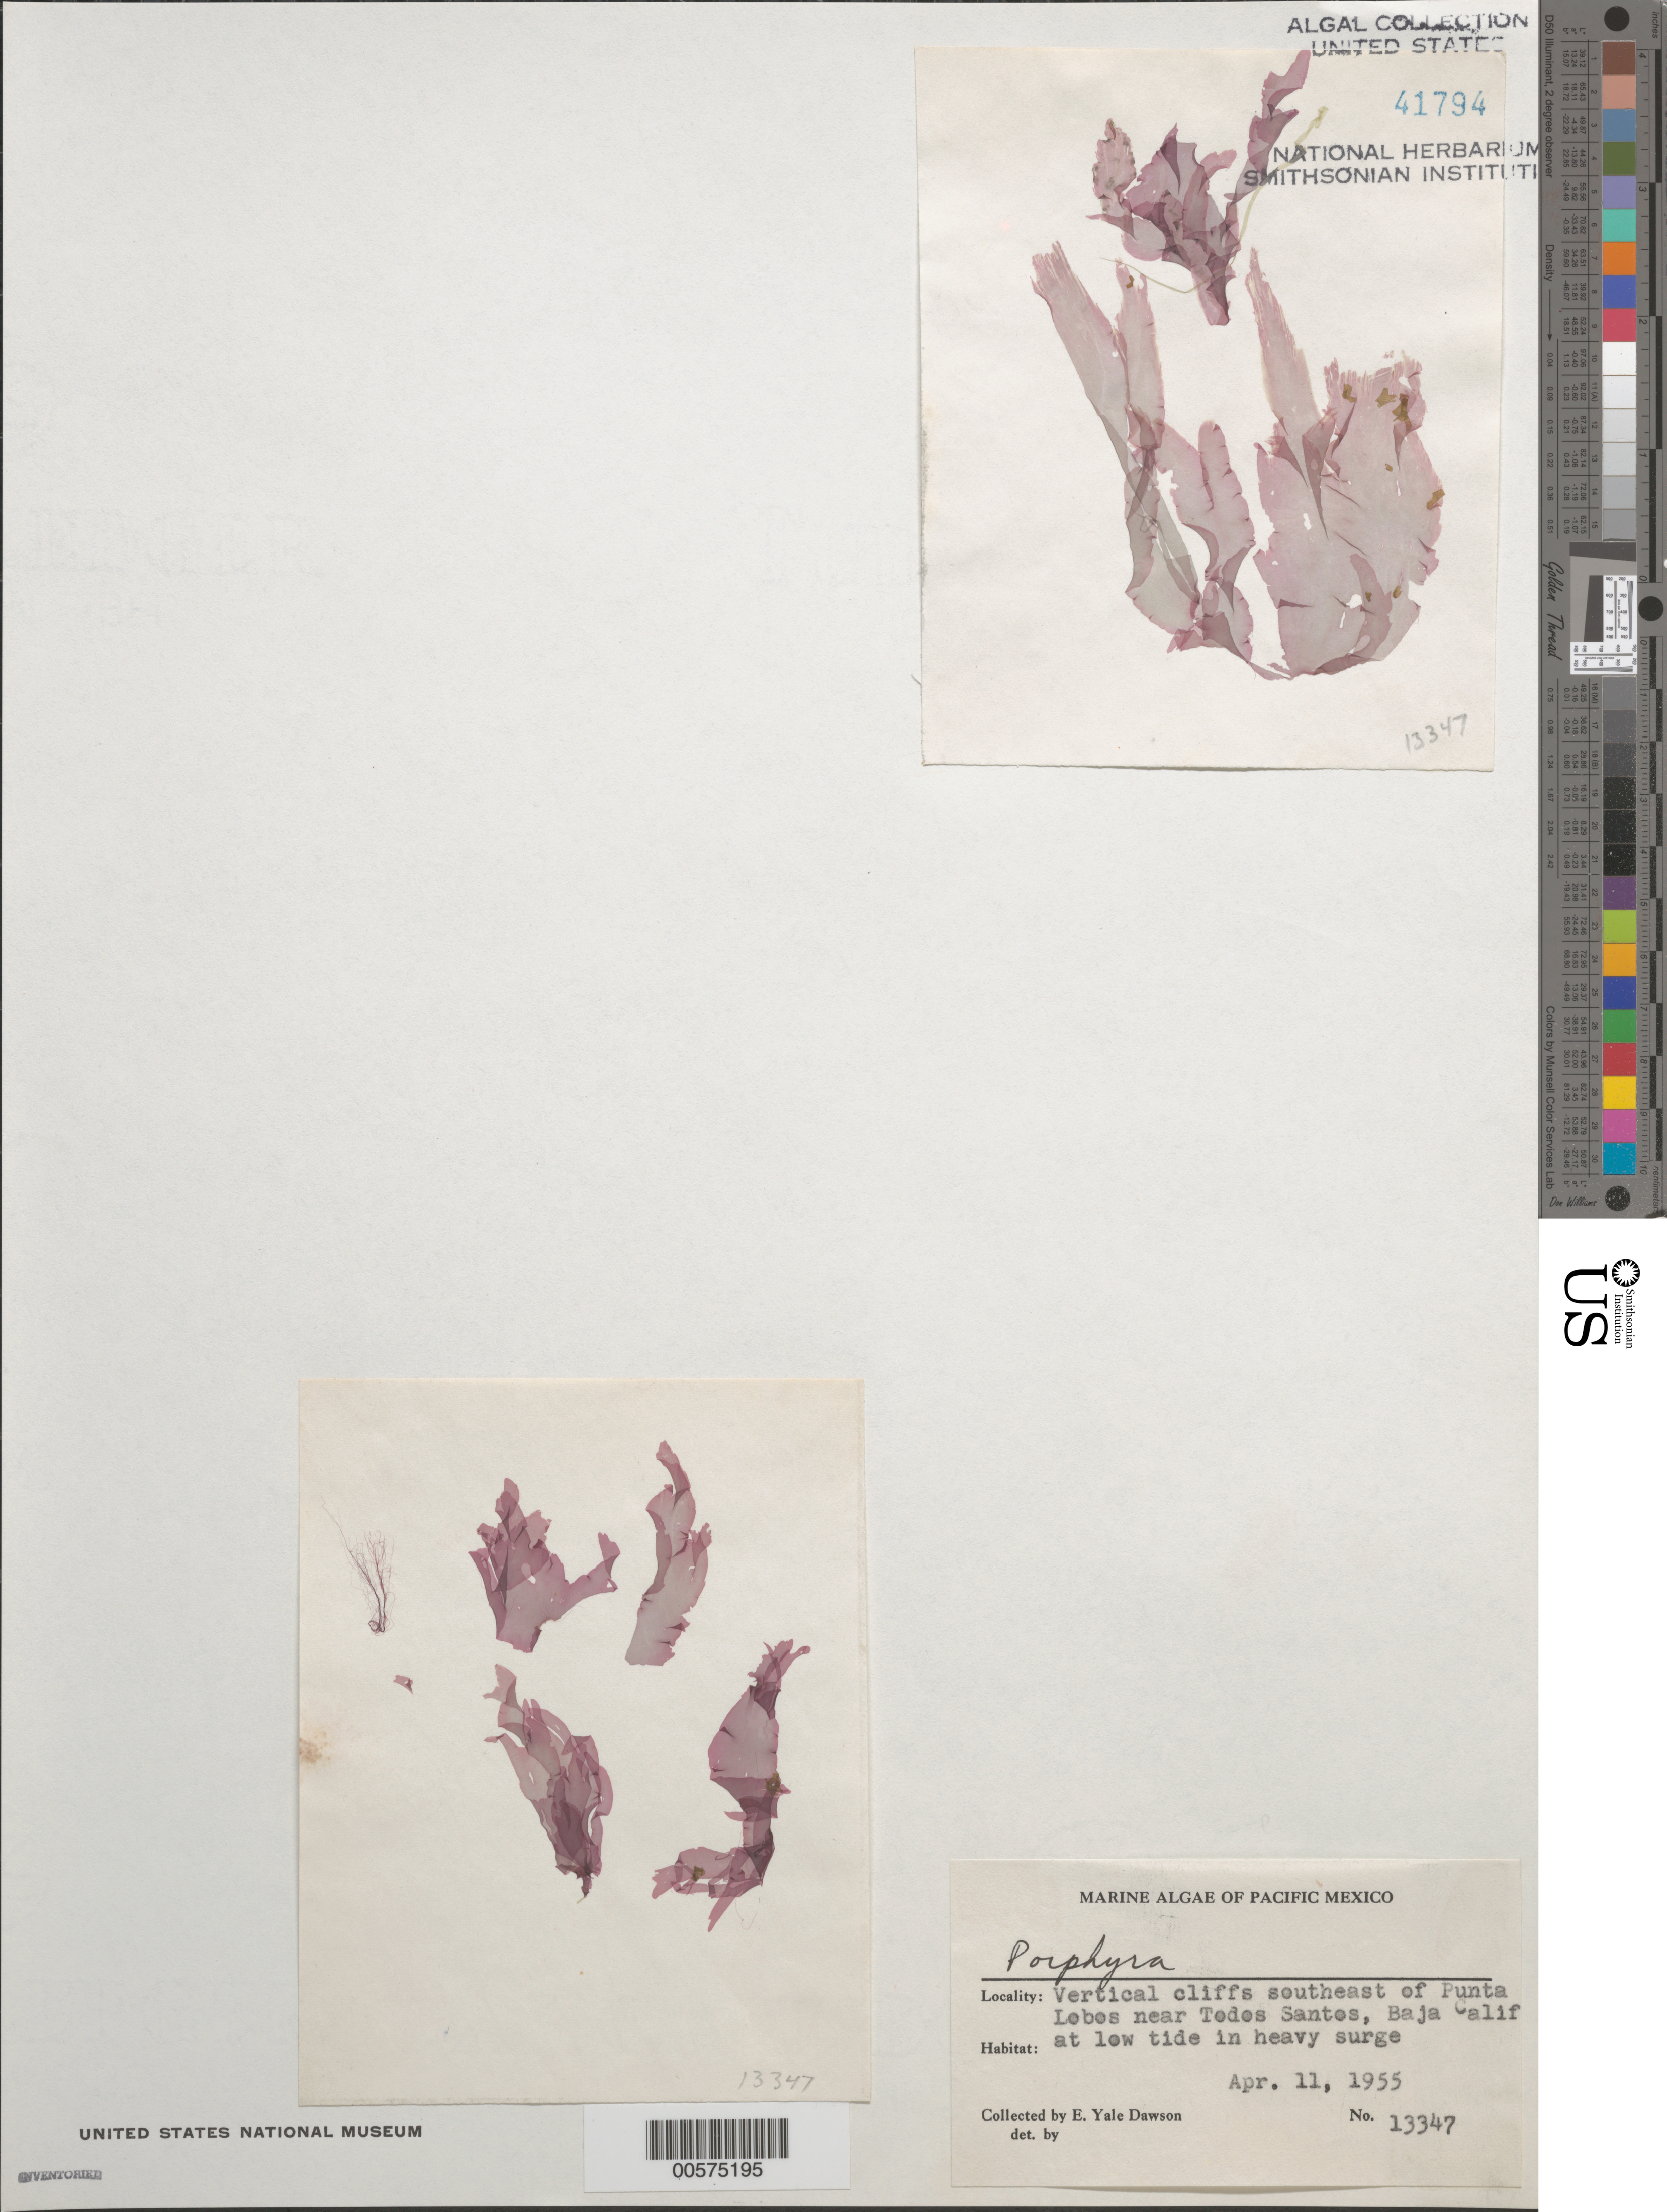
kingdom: Plantae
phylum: Rhodophyta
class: Bangiophyceae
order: Bangiales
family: Bangiaceae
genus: Porphyra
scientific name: Porphyra sp.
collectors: E. Y. Dawson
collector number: EYD 13347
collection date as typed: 11 Apr 1955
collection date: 1955-04-11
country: Mexico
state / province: Baja California Sur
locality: Southeast of Punta Lobos, near Todos Santos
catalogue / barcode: US 41794